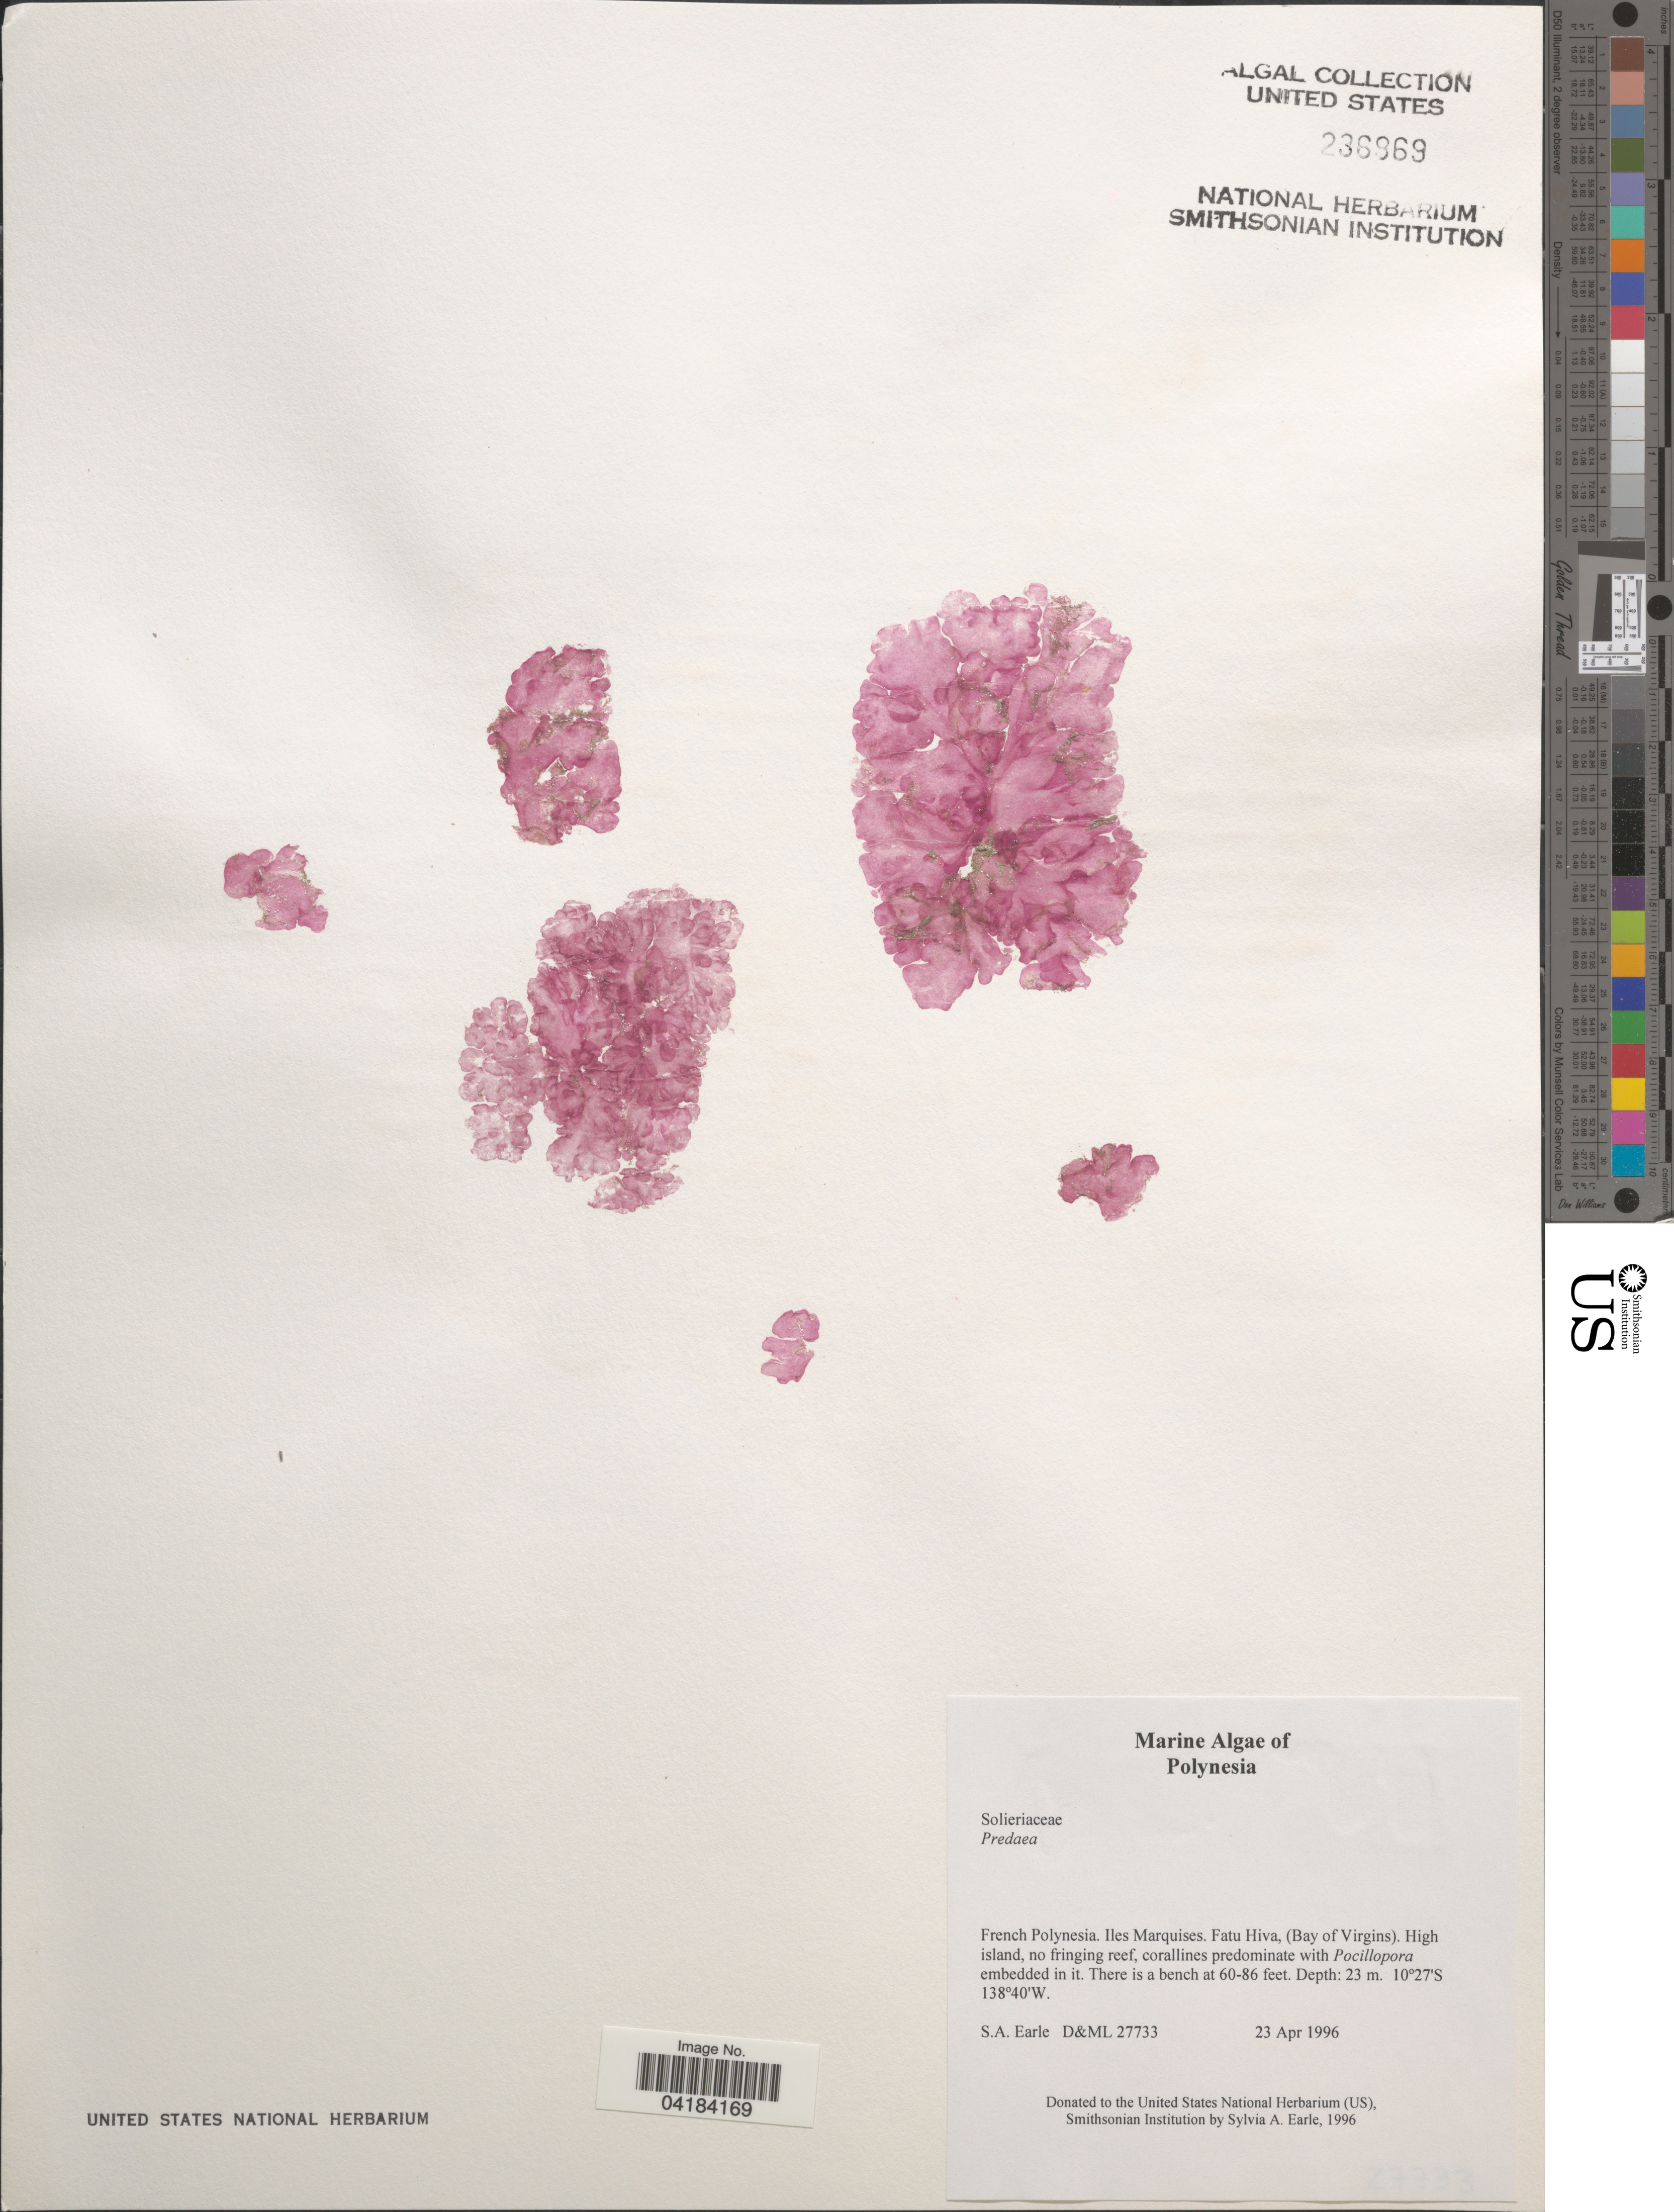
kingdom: Plantae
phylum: Rhodophyta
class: Florideophyceae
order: Nemastomatales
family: Nemastomataceae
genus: Predaea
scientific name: Predaea sp.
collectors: S. A. Earle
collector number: D&ML27733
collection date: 1996-04-23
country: French Polynesia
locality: Iles Marquises. Fatu Hiva, (Bay of Virgins). High island. Polynesia.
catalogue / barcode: US 236969